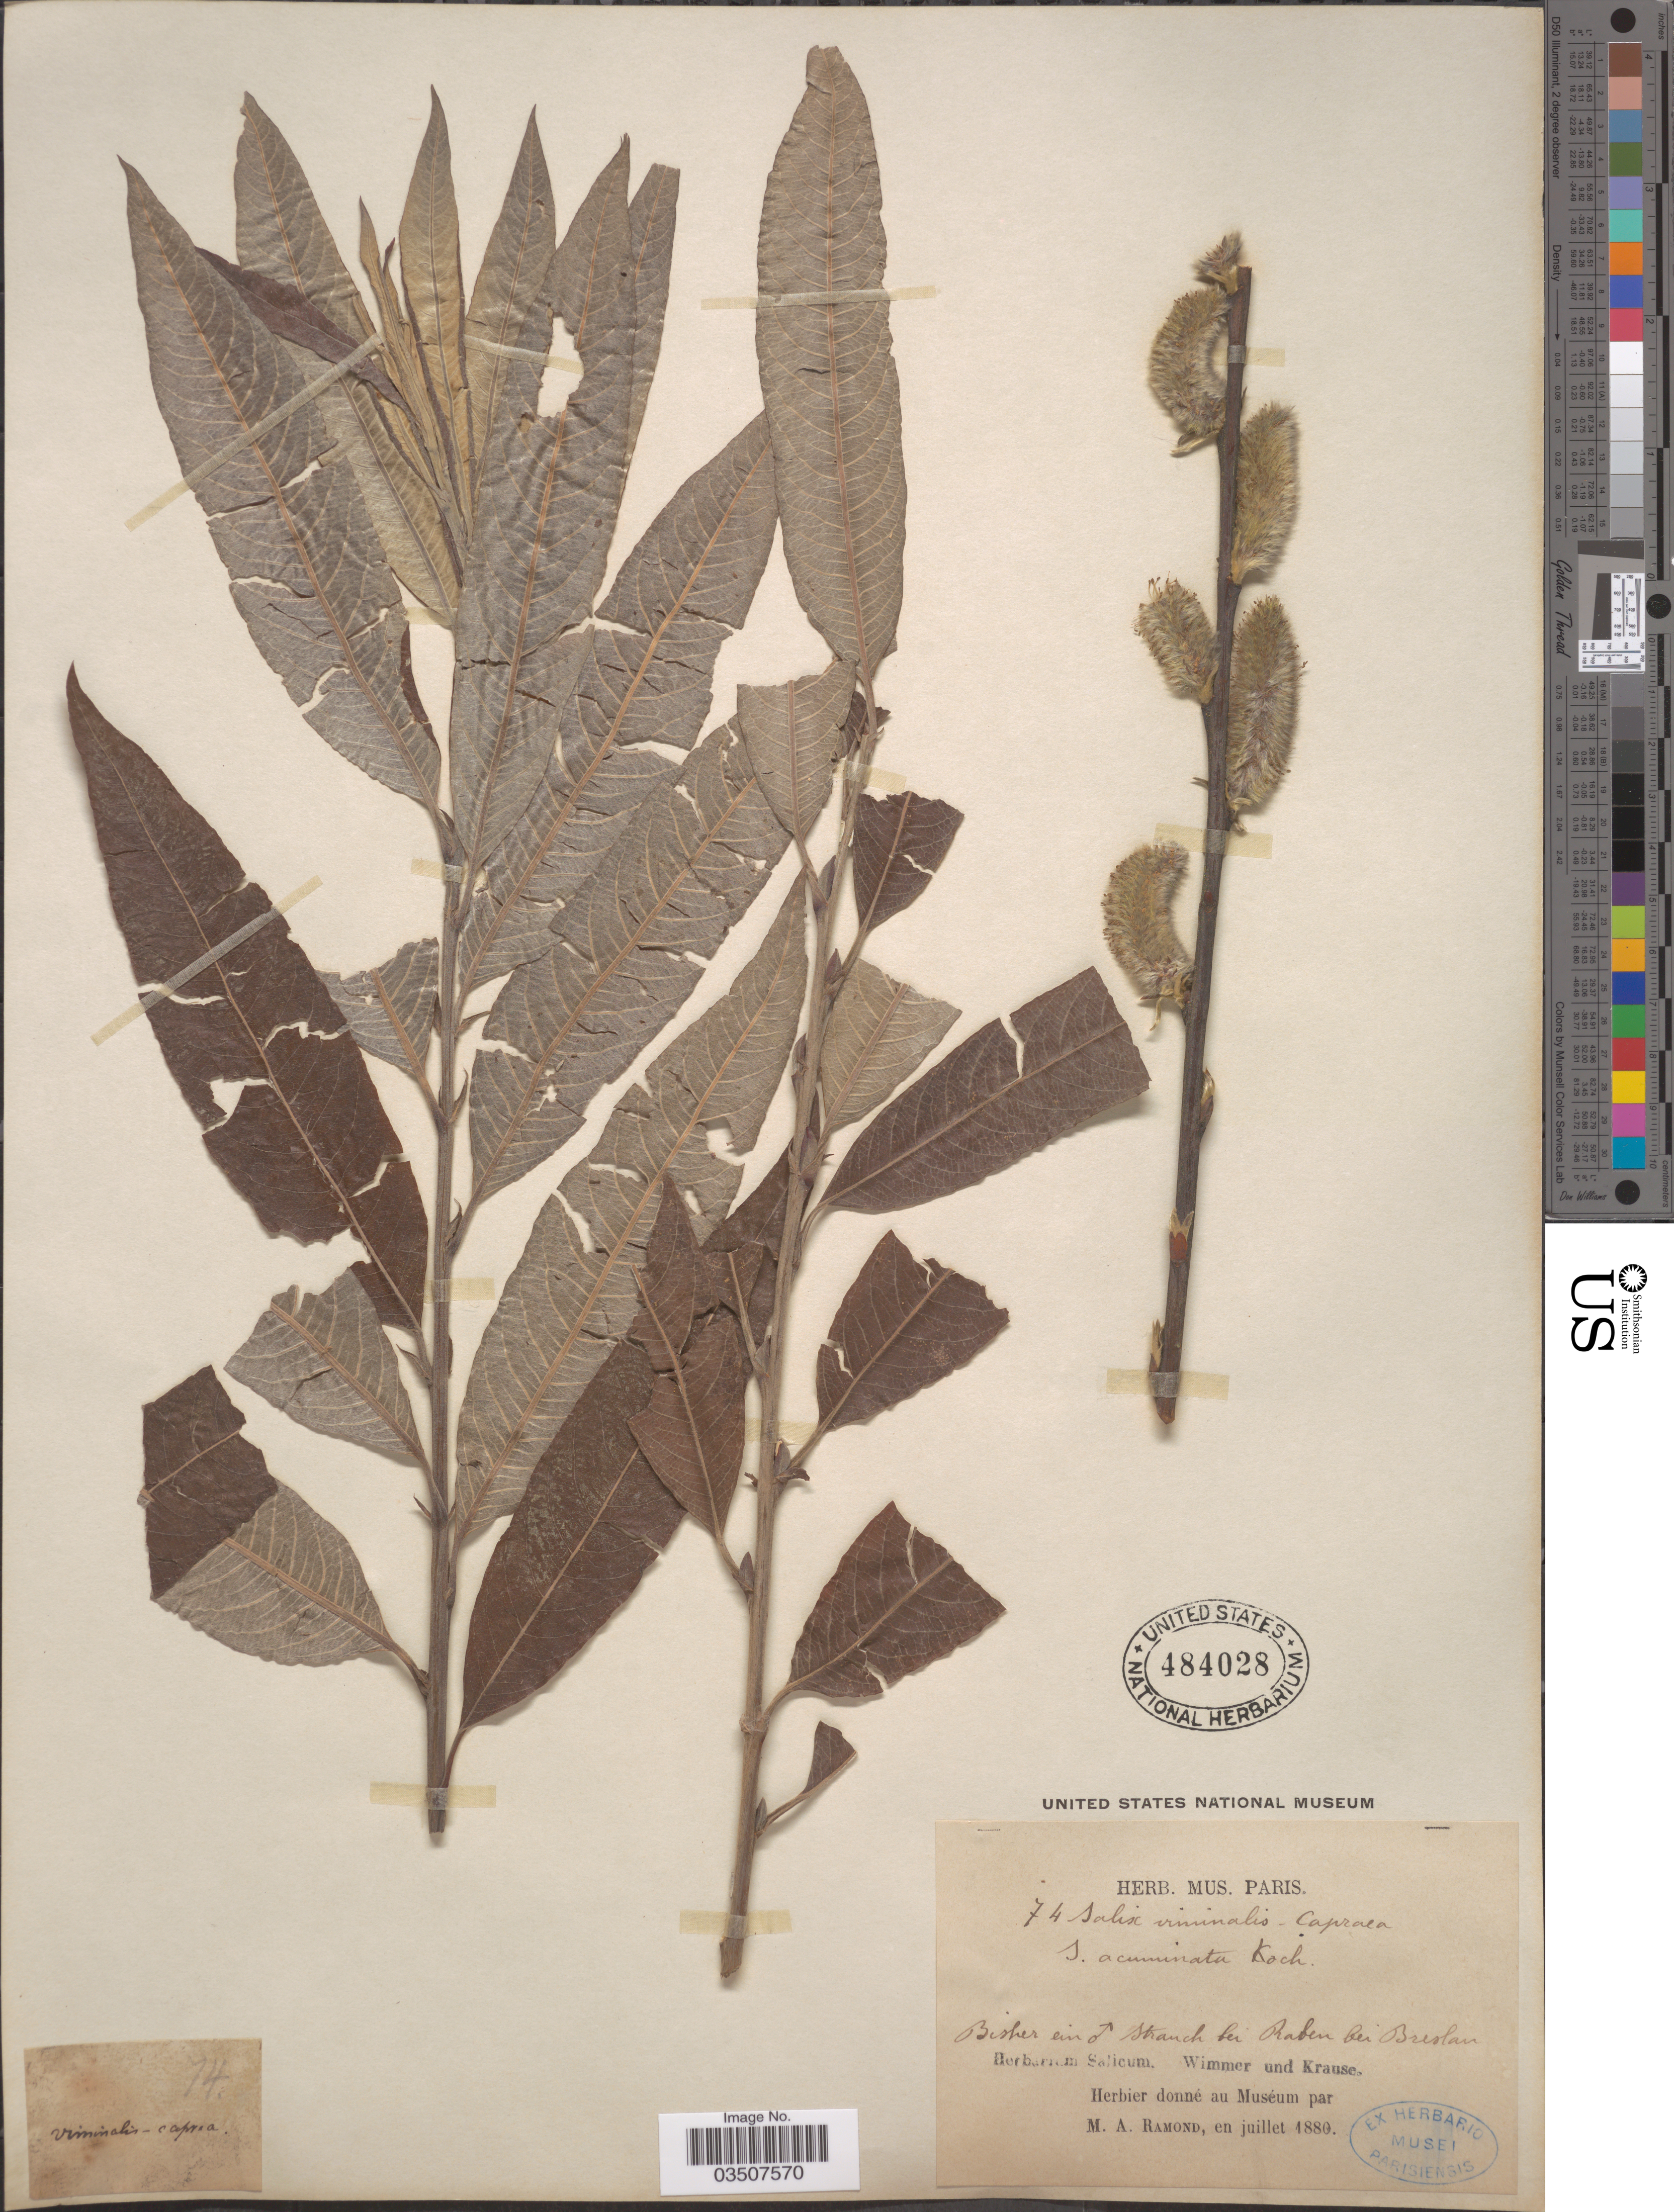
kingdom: Plantae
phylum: Tracheophyta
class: Magnoliopsida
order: Malpighiales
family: Salicaceae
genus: Salix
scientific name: Salix viminalis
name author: L.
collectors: M. Ramond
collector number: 74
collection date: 1880-07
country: Poland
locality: Strauch bei Raben bei Breslau. Wimmer und Krause.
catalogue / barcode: US 484028